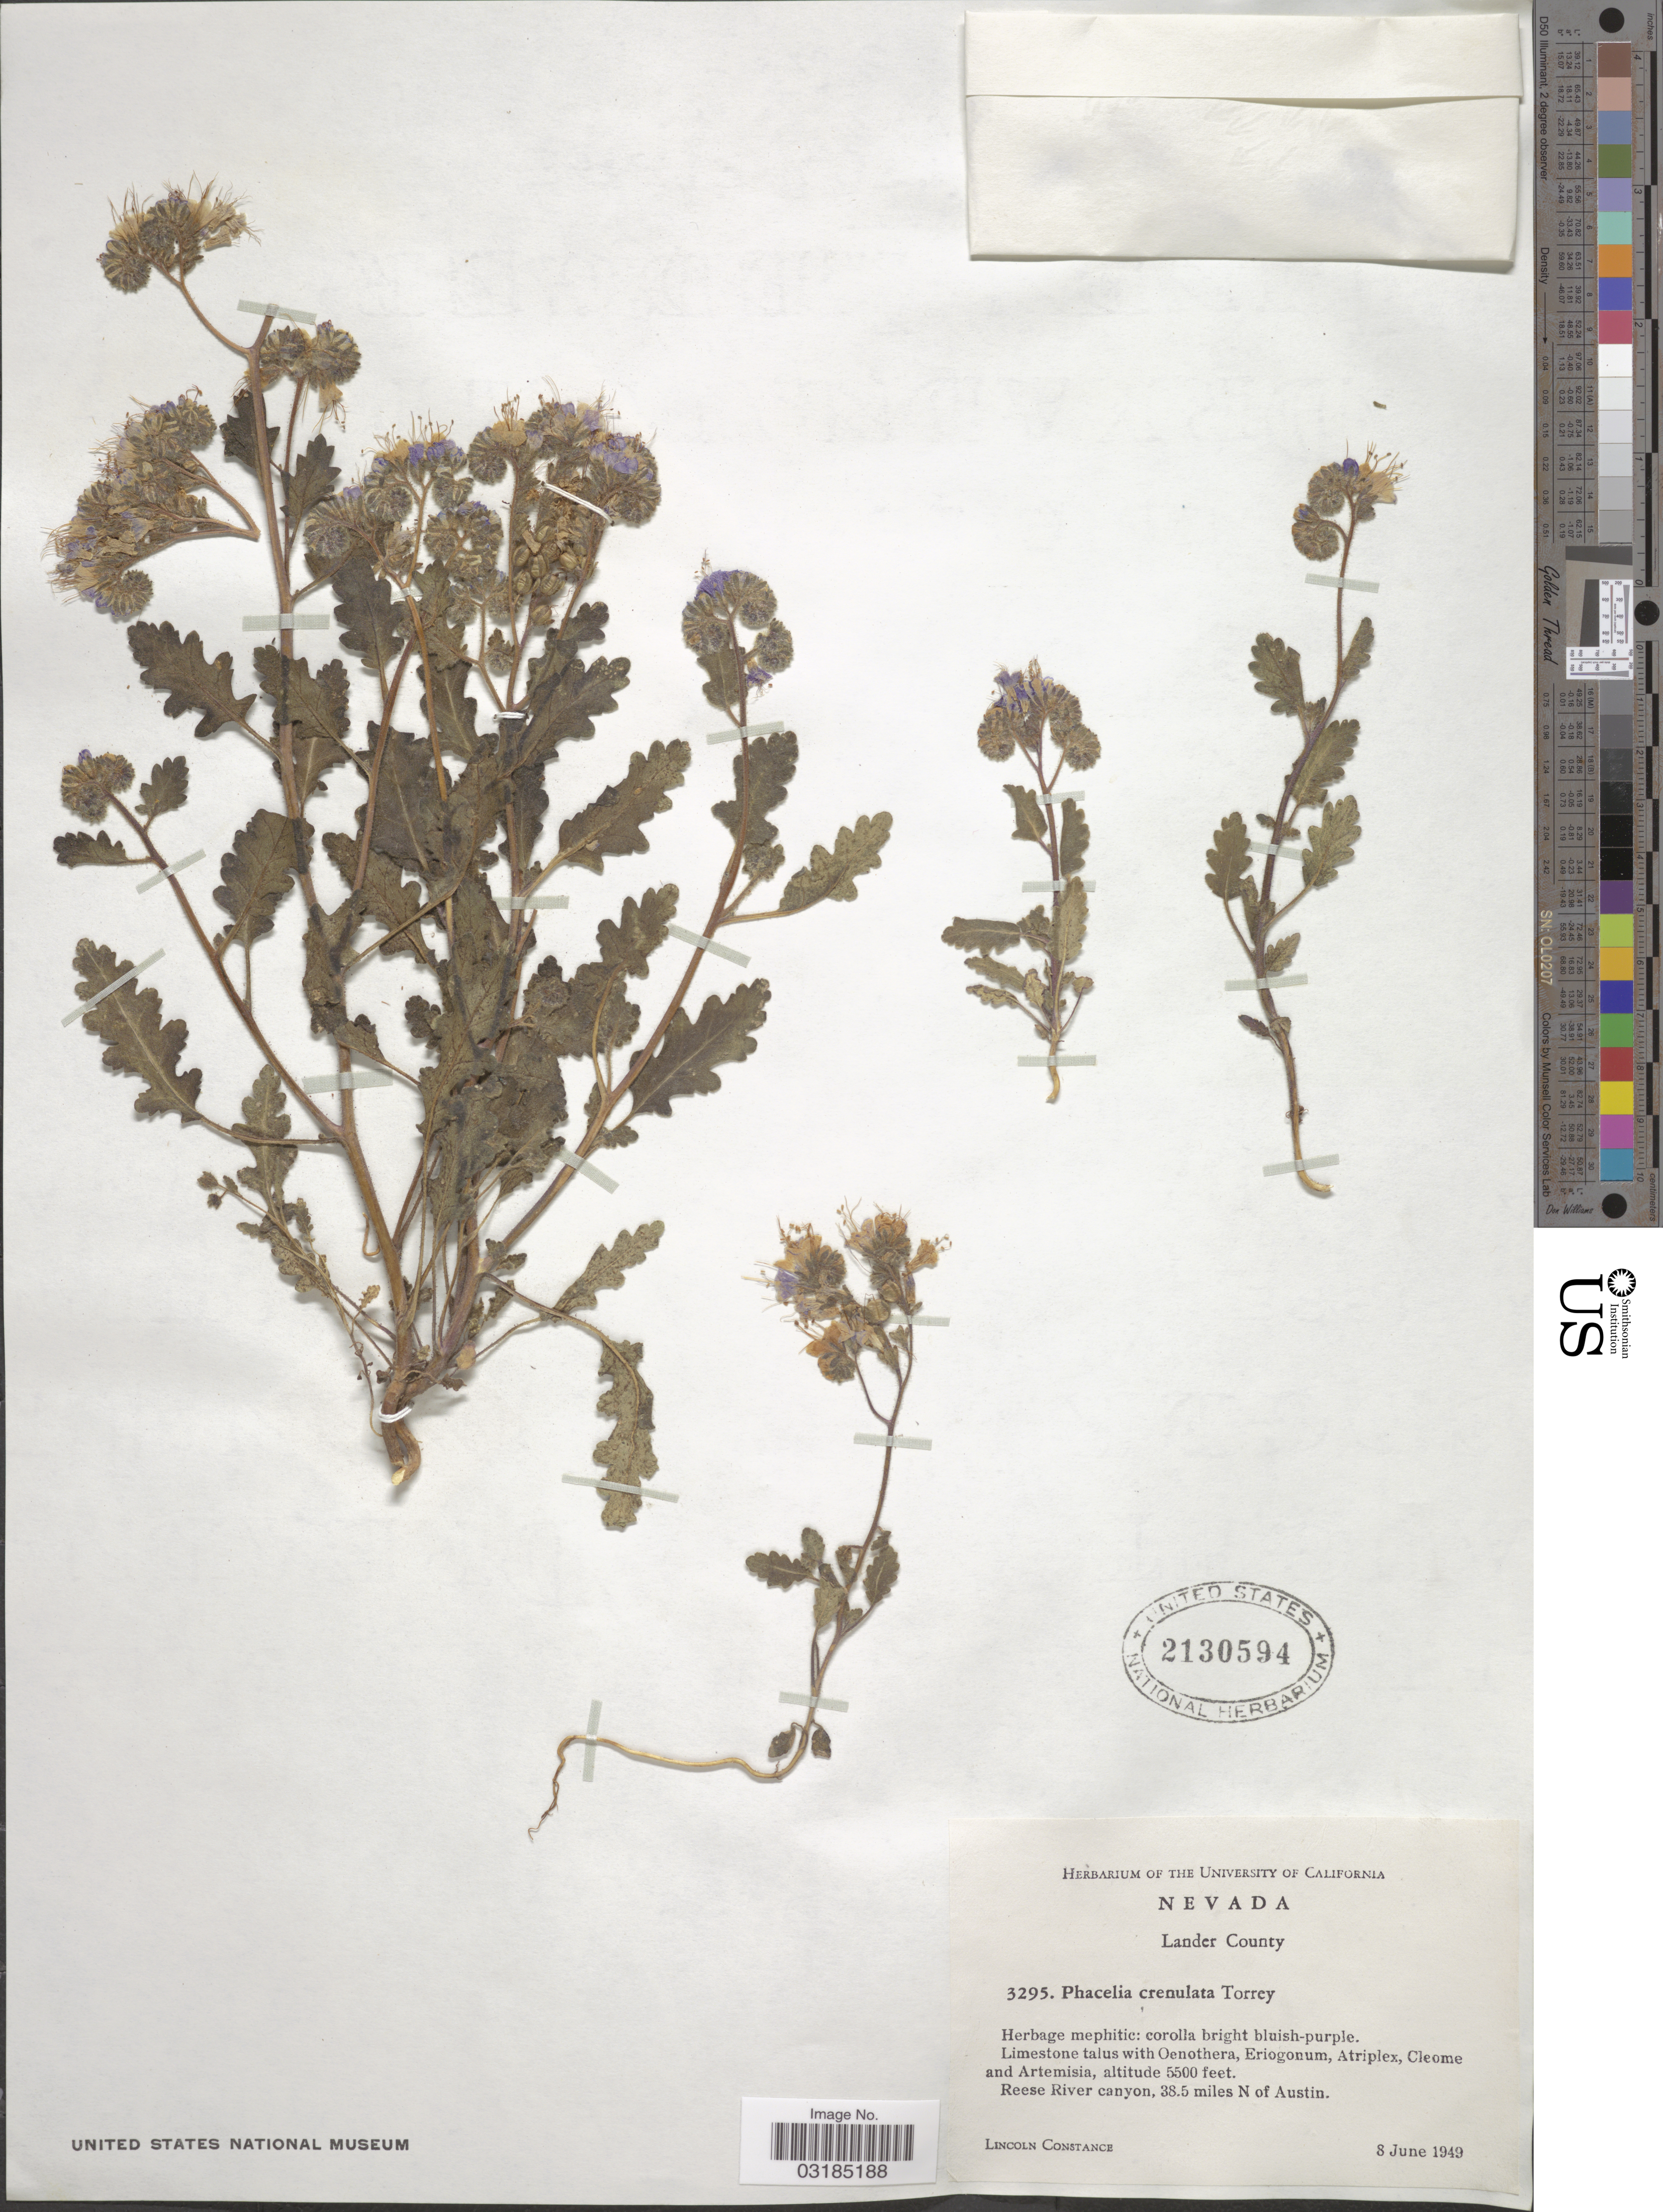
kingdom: Plantae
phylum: Tracheophyta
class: Magnoliopsida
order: Boraginales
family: Hydrophyllaceae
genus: Phacelia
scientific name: Phacelia crenulata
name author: Torr. ex S. Watson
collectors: L. Constance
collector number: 3295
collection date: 1949-06-08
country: United States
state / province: Nevada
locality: Lander County. Reese River canyon, 38.5 miles N of Austin.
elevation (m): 1676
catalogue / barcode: US 2130594